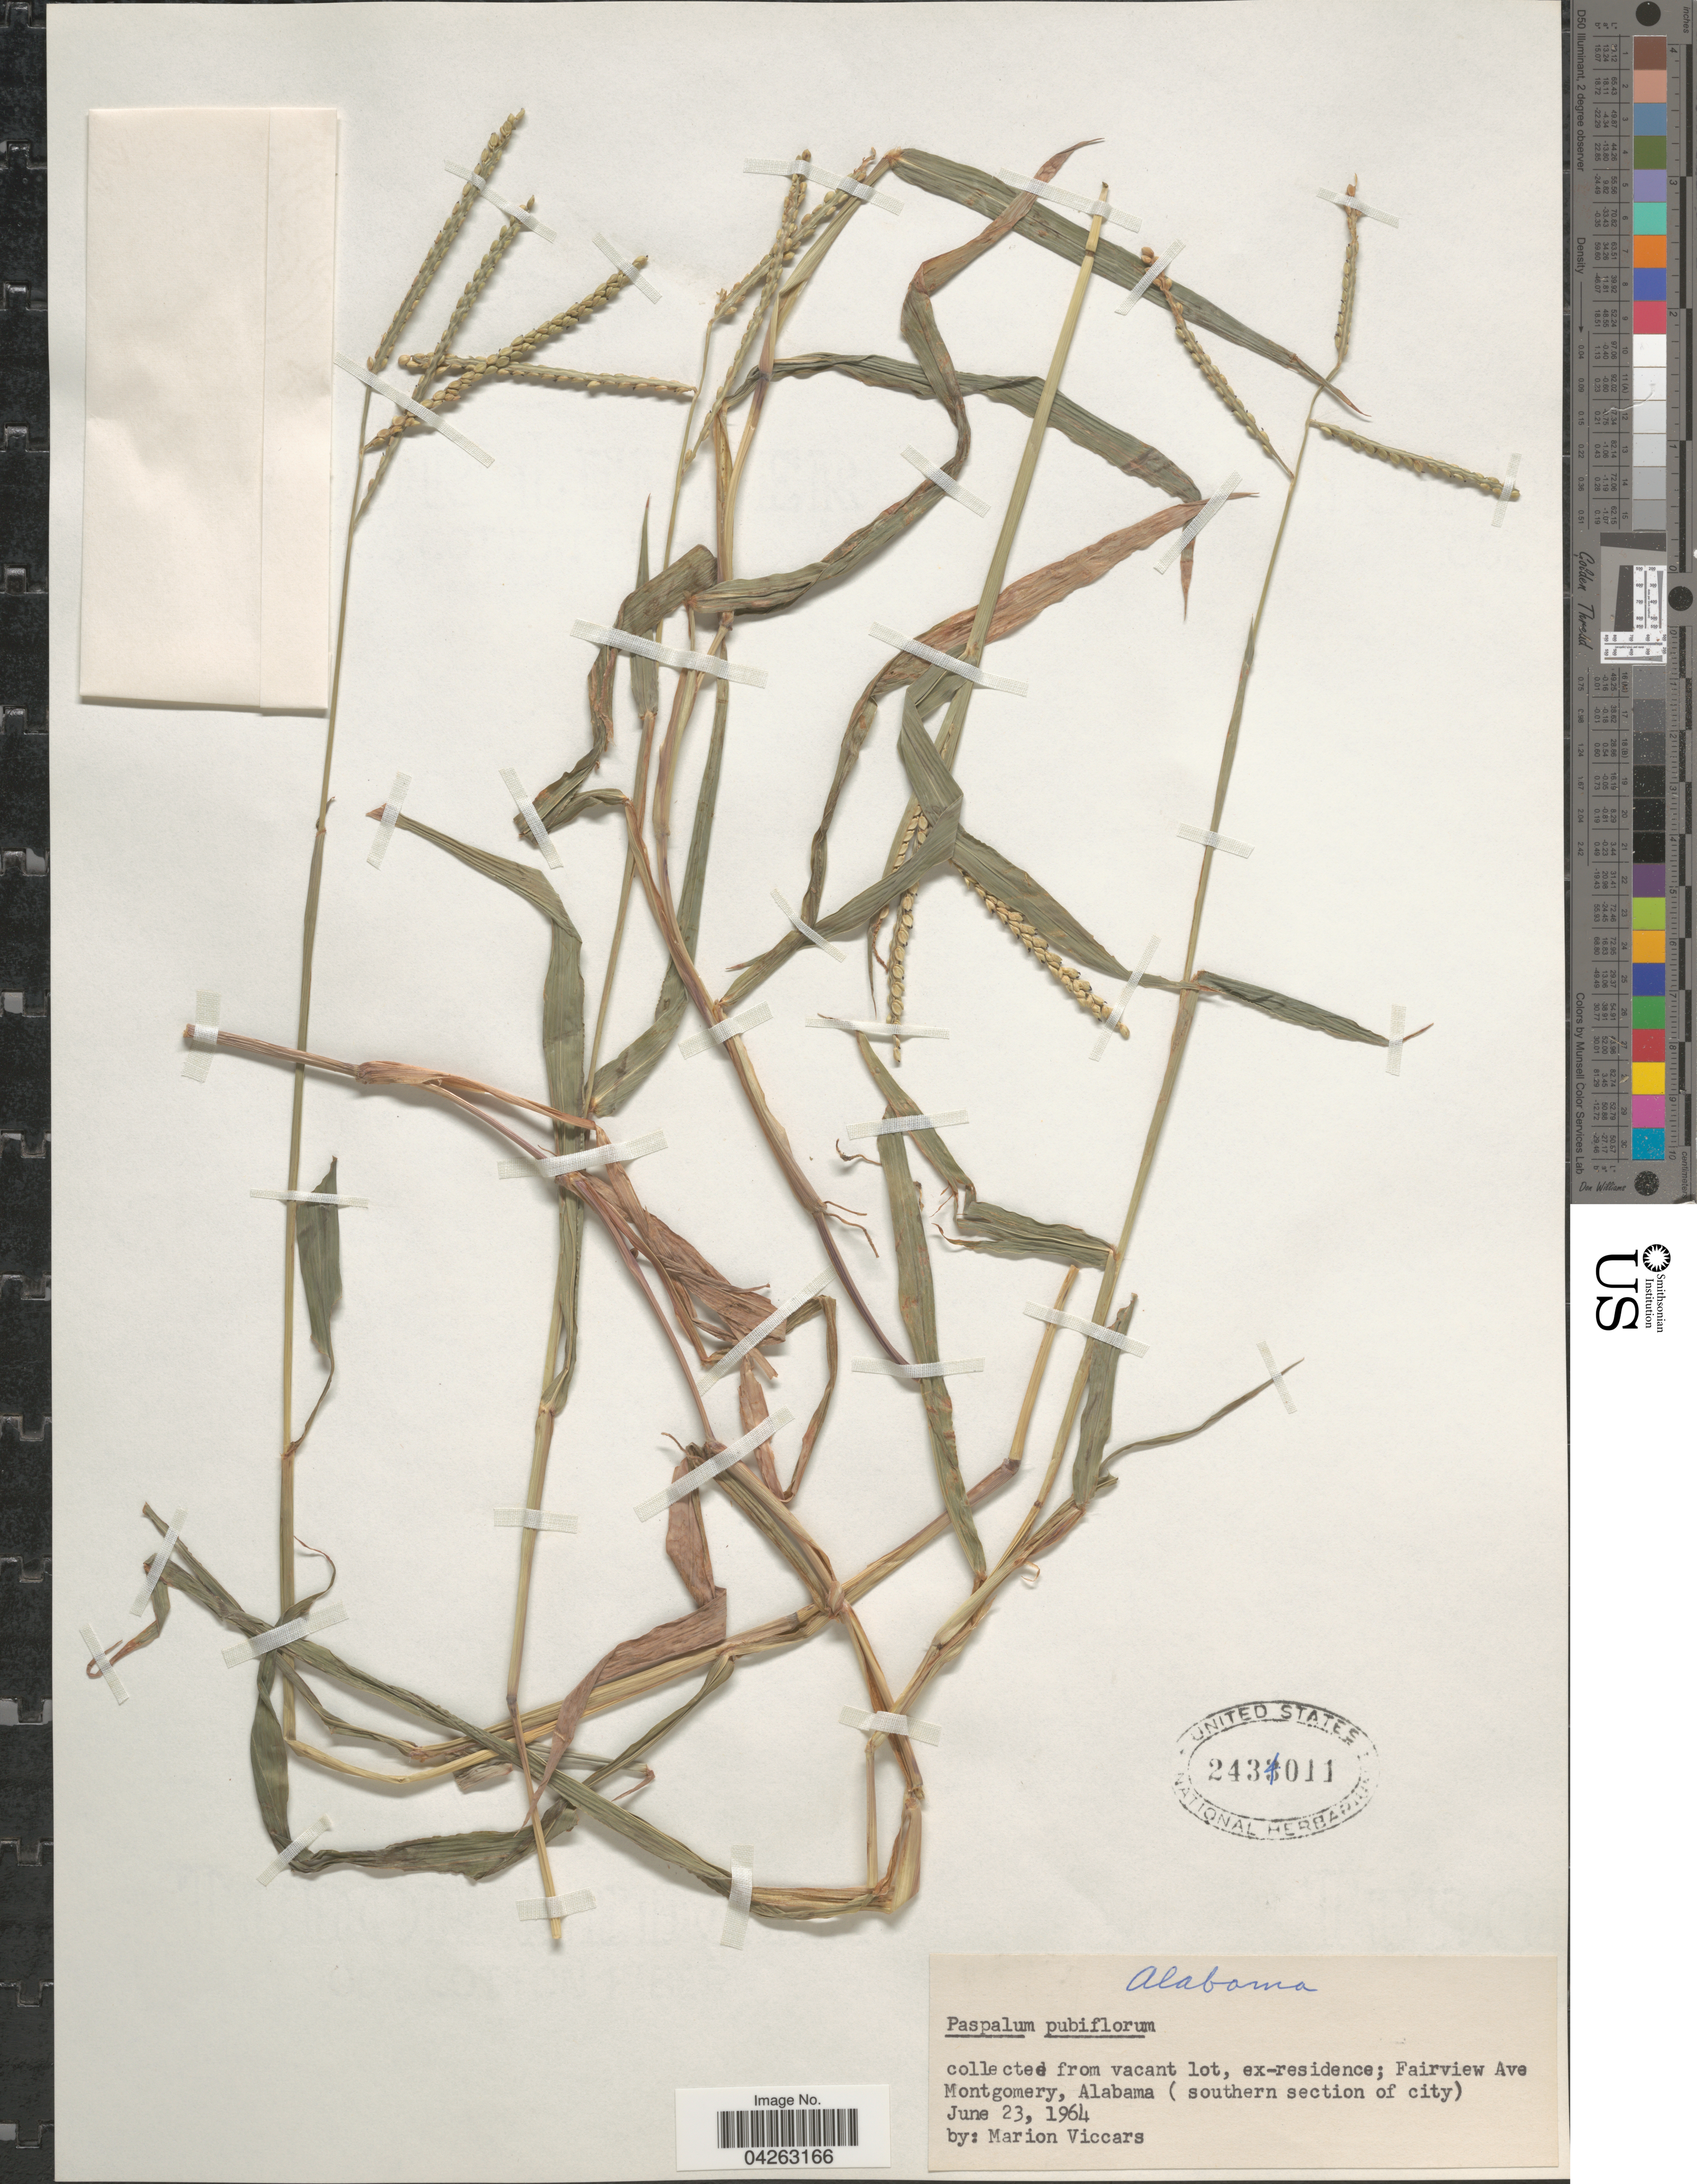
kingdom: Plantae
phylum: Tracheophyta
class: Liliopsida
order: Poales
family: Poaceae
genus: Paspalum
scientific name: Paspalum pubiflorum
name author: Rupr. ex E. Fourn.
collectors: M. Viccars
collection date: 1964-06-23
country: United States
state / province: Alabama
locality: Fairview Ave Montgomery, Alabama (southern section of city).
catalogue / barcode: US 2434011